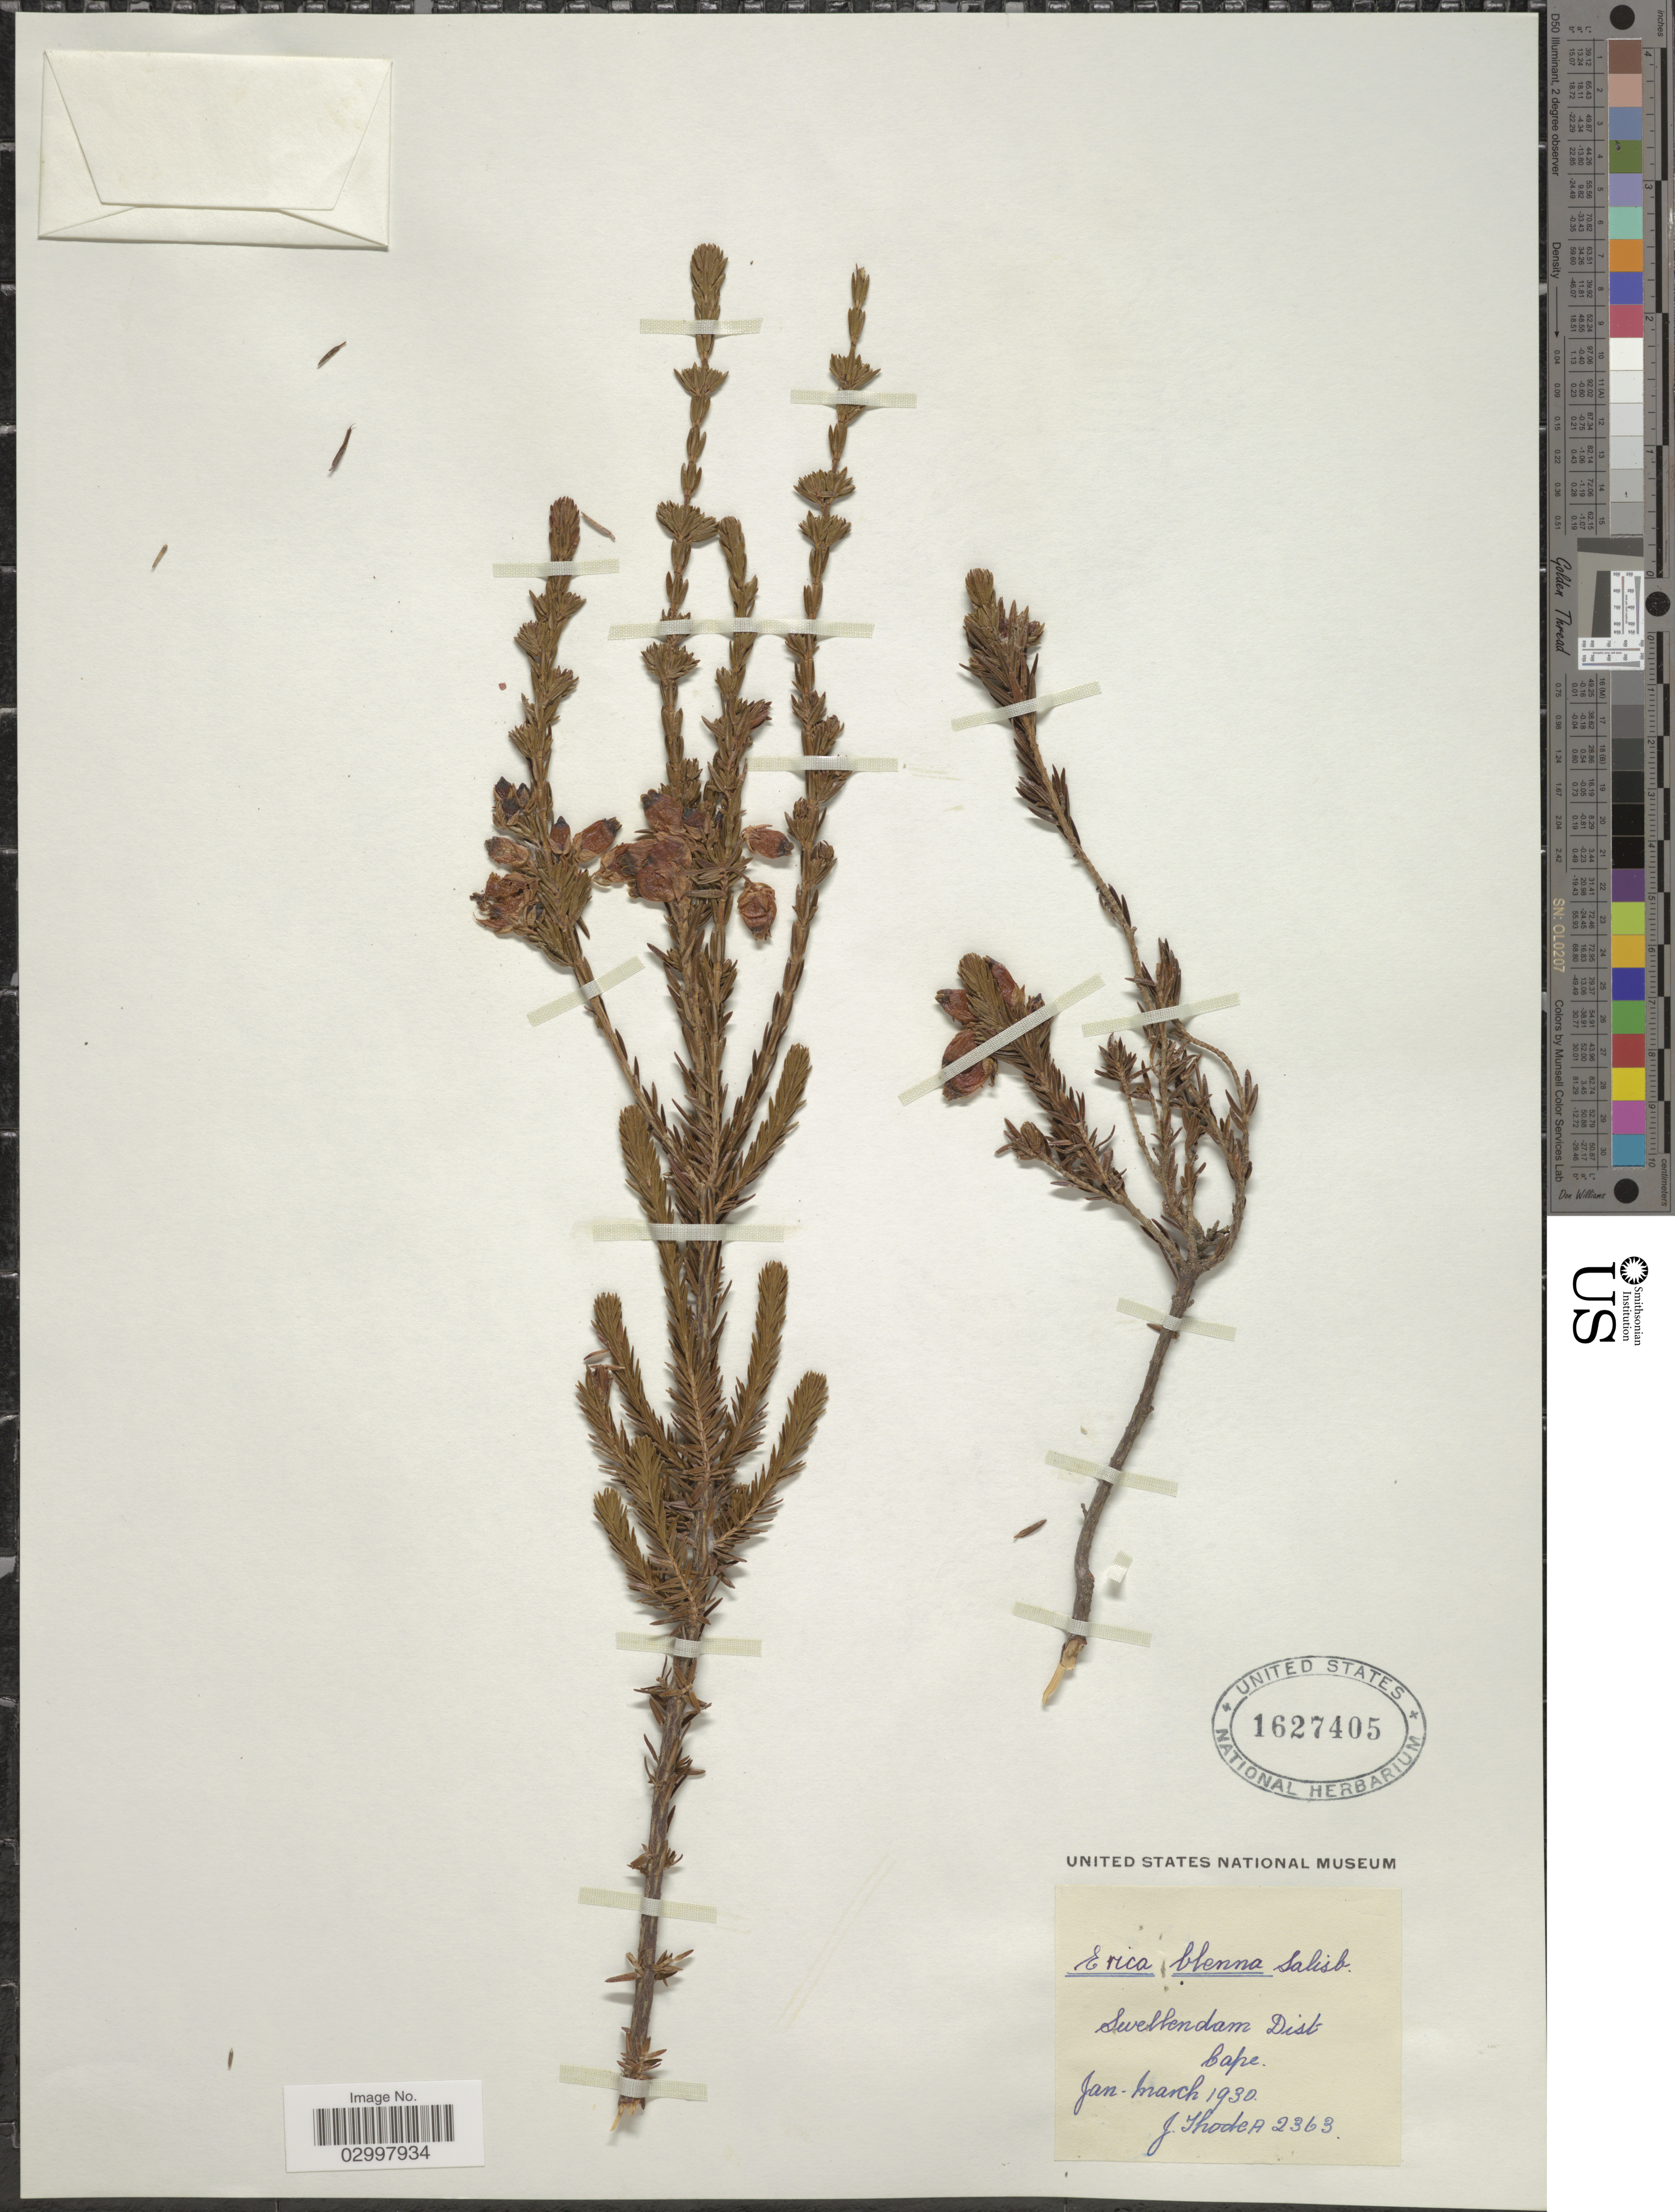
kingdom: Plantae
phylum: Tracheophyta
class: Magnoliopsida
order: Ericales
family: Ericaceae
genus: Erica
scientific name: Erica blenna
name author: Salisb.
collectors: J. Thode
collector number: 2363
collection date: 1930-01/1930-03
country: South Africa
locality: Swellendam Dist. Cape.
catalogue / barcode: US 1627405